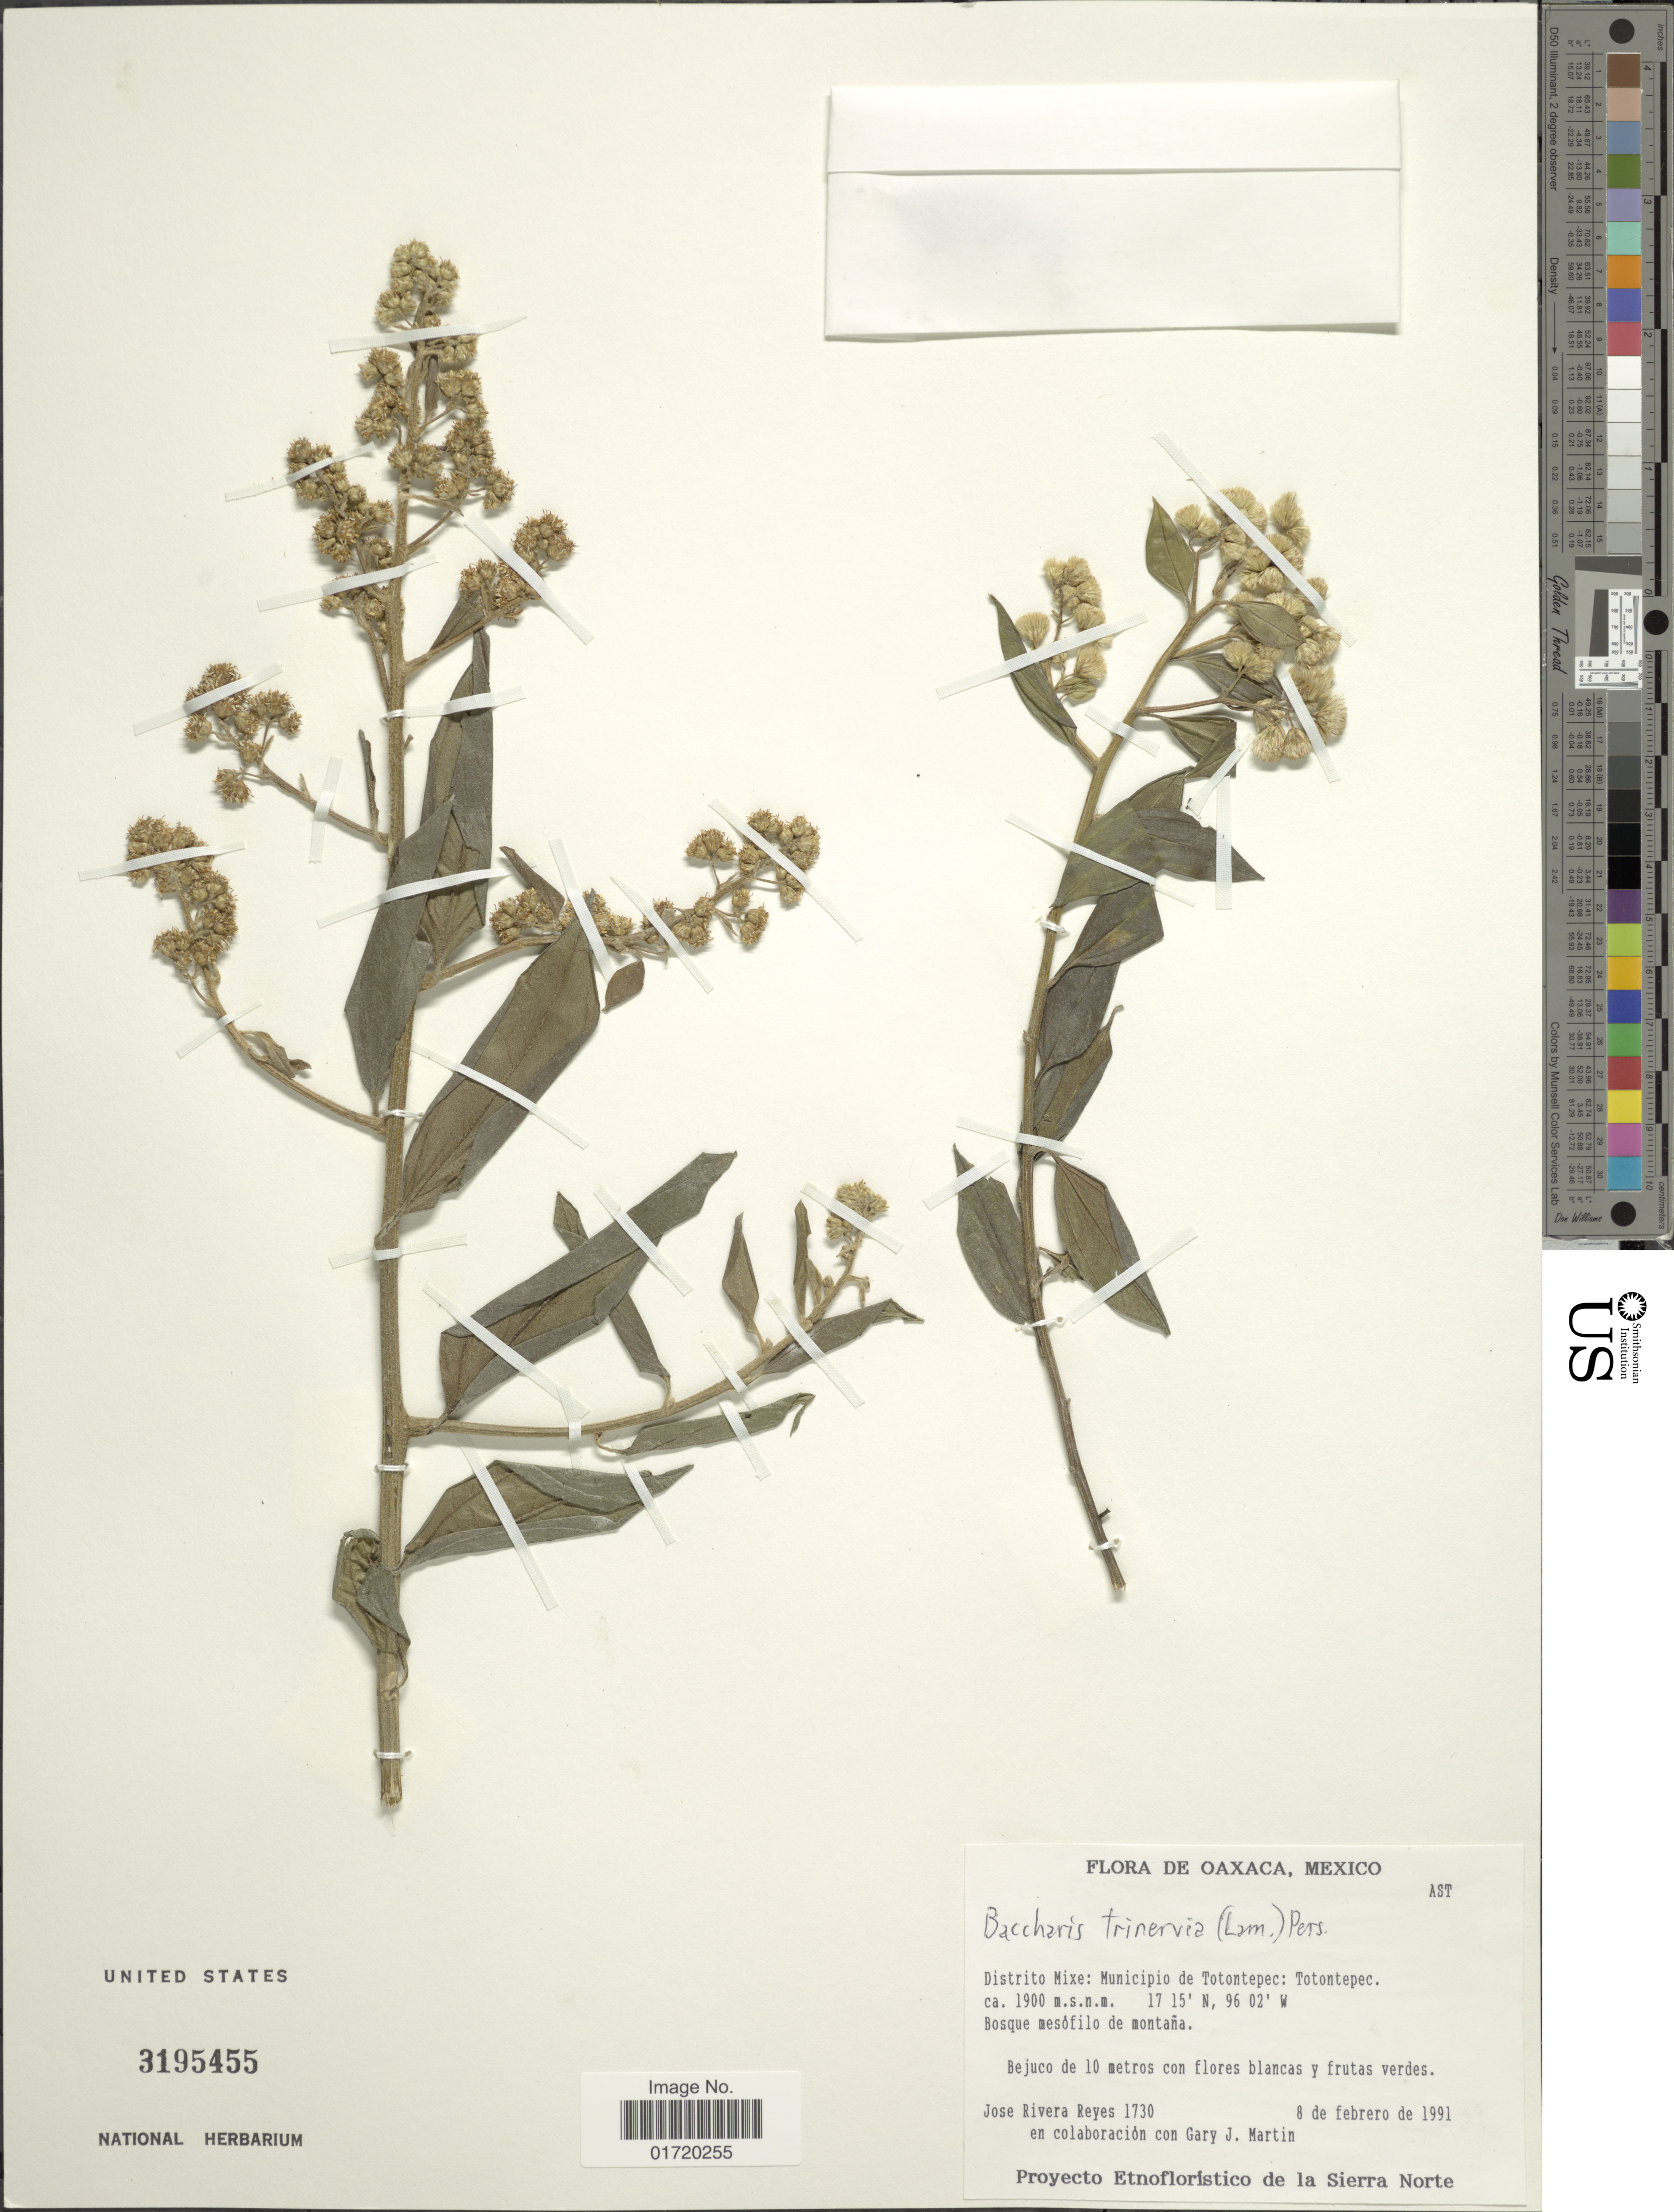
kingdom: Plantae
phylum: Tracheophyta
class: Magnoliopsida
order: Asterales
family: Asteraceae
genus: Baccharis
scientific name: Baccharis trinervis var. rhexioides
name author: (Kunth) Baker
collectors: J. Reyes & G. J. Martin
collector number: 1730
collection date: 1991-02-08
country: Mexico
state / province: Oaxaca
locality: Distrito Mixe, Municipio de Totontepec, Totontepec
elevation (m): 1900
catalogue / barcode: US 3195455